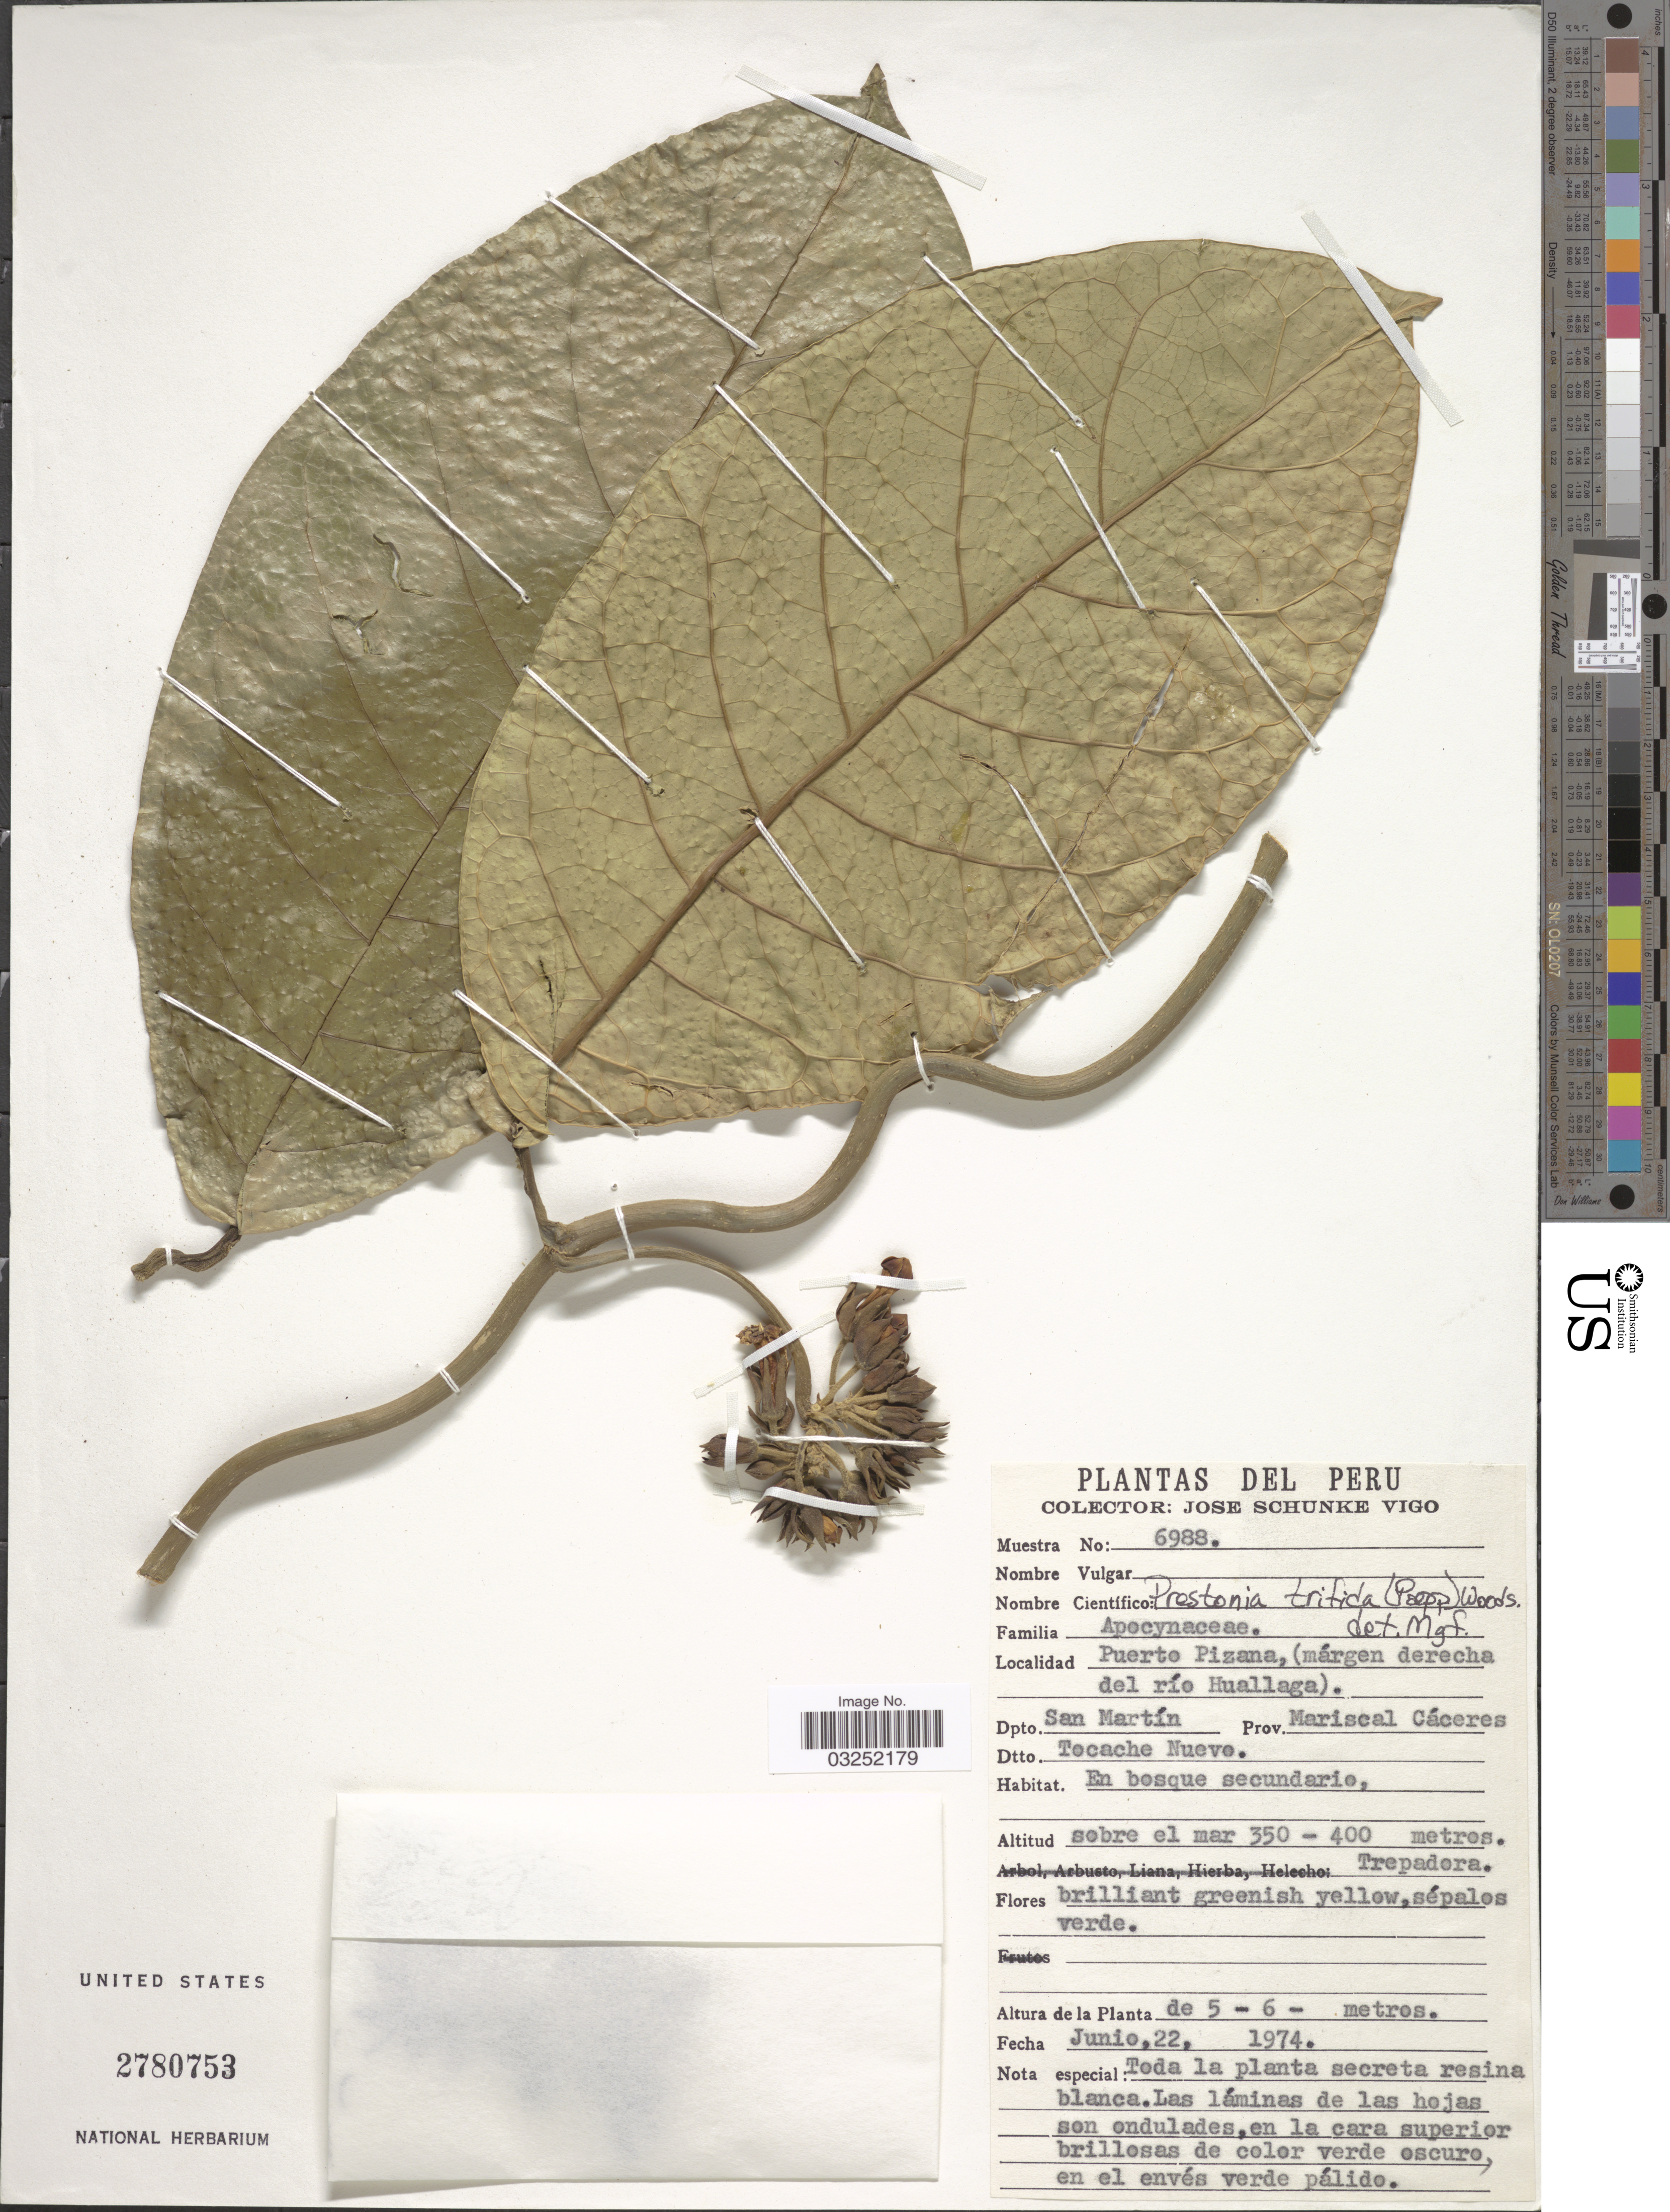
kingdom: Plantae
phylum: Tracheophyta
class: Magnoliopsida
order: Gentianales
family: Apocynaceae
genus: Prestonia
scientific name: Prestonia trifida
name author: (Poepp.) Woodson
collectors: J. Schunke Vigo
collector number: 6988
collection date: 1974-06-22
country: Peru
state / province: San Martín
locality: Dpto. San Martín, Prov. Mariscal Cáceres, Dtto. Tocache Nuevo, Puerto Pizana, (márgen derecha del río Huallaga).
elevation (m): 350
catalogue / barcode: US 2780753